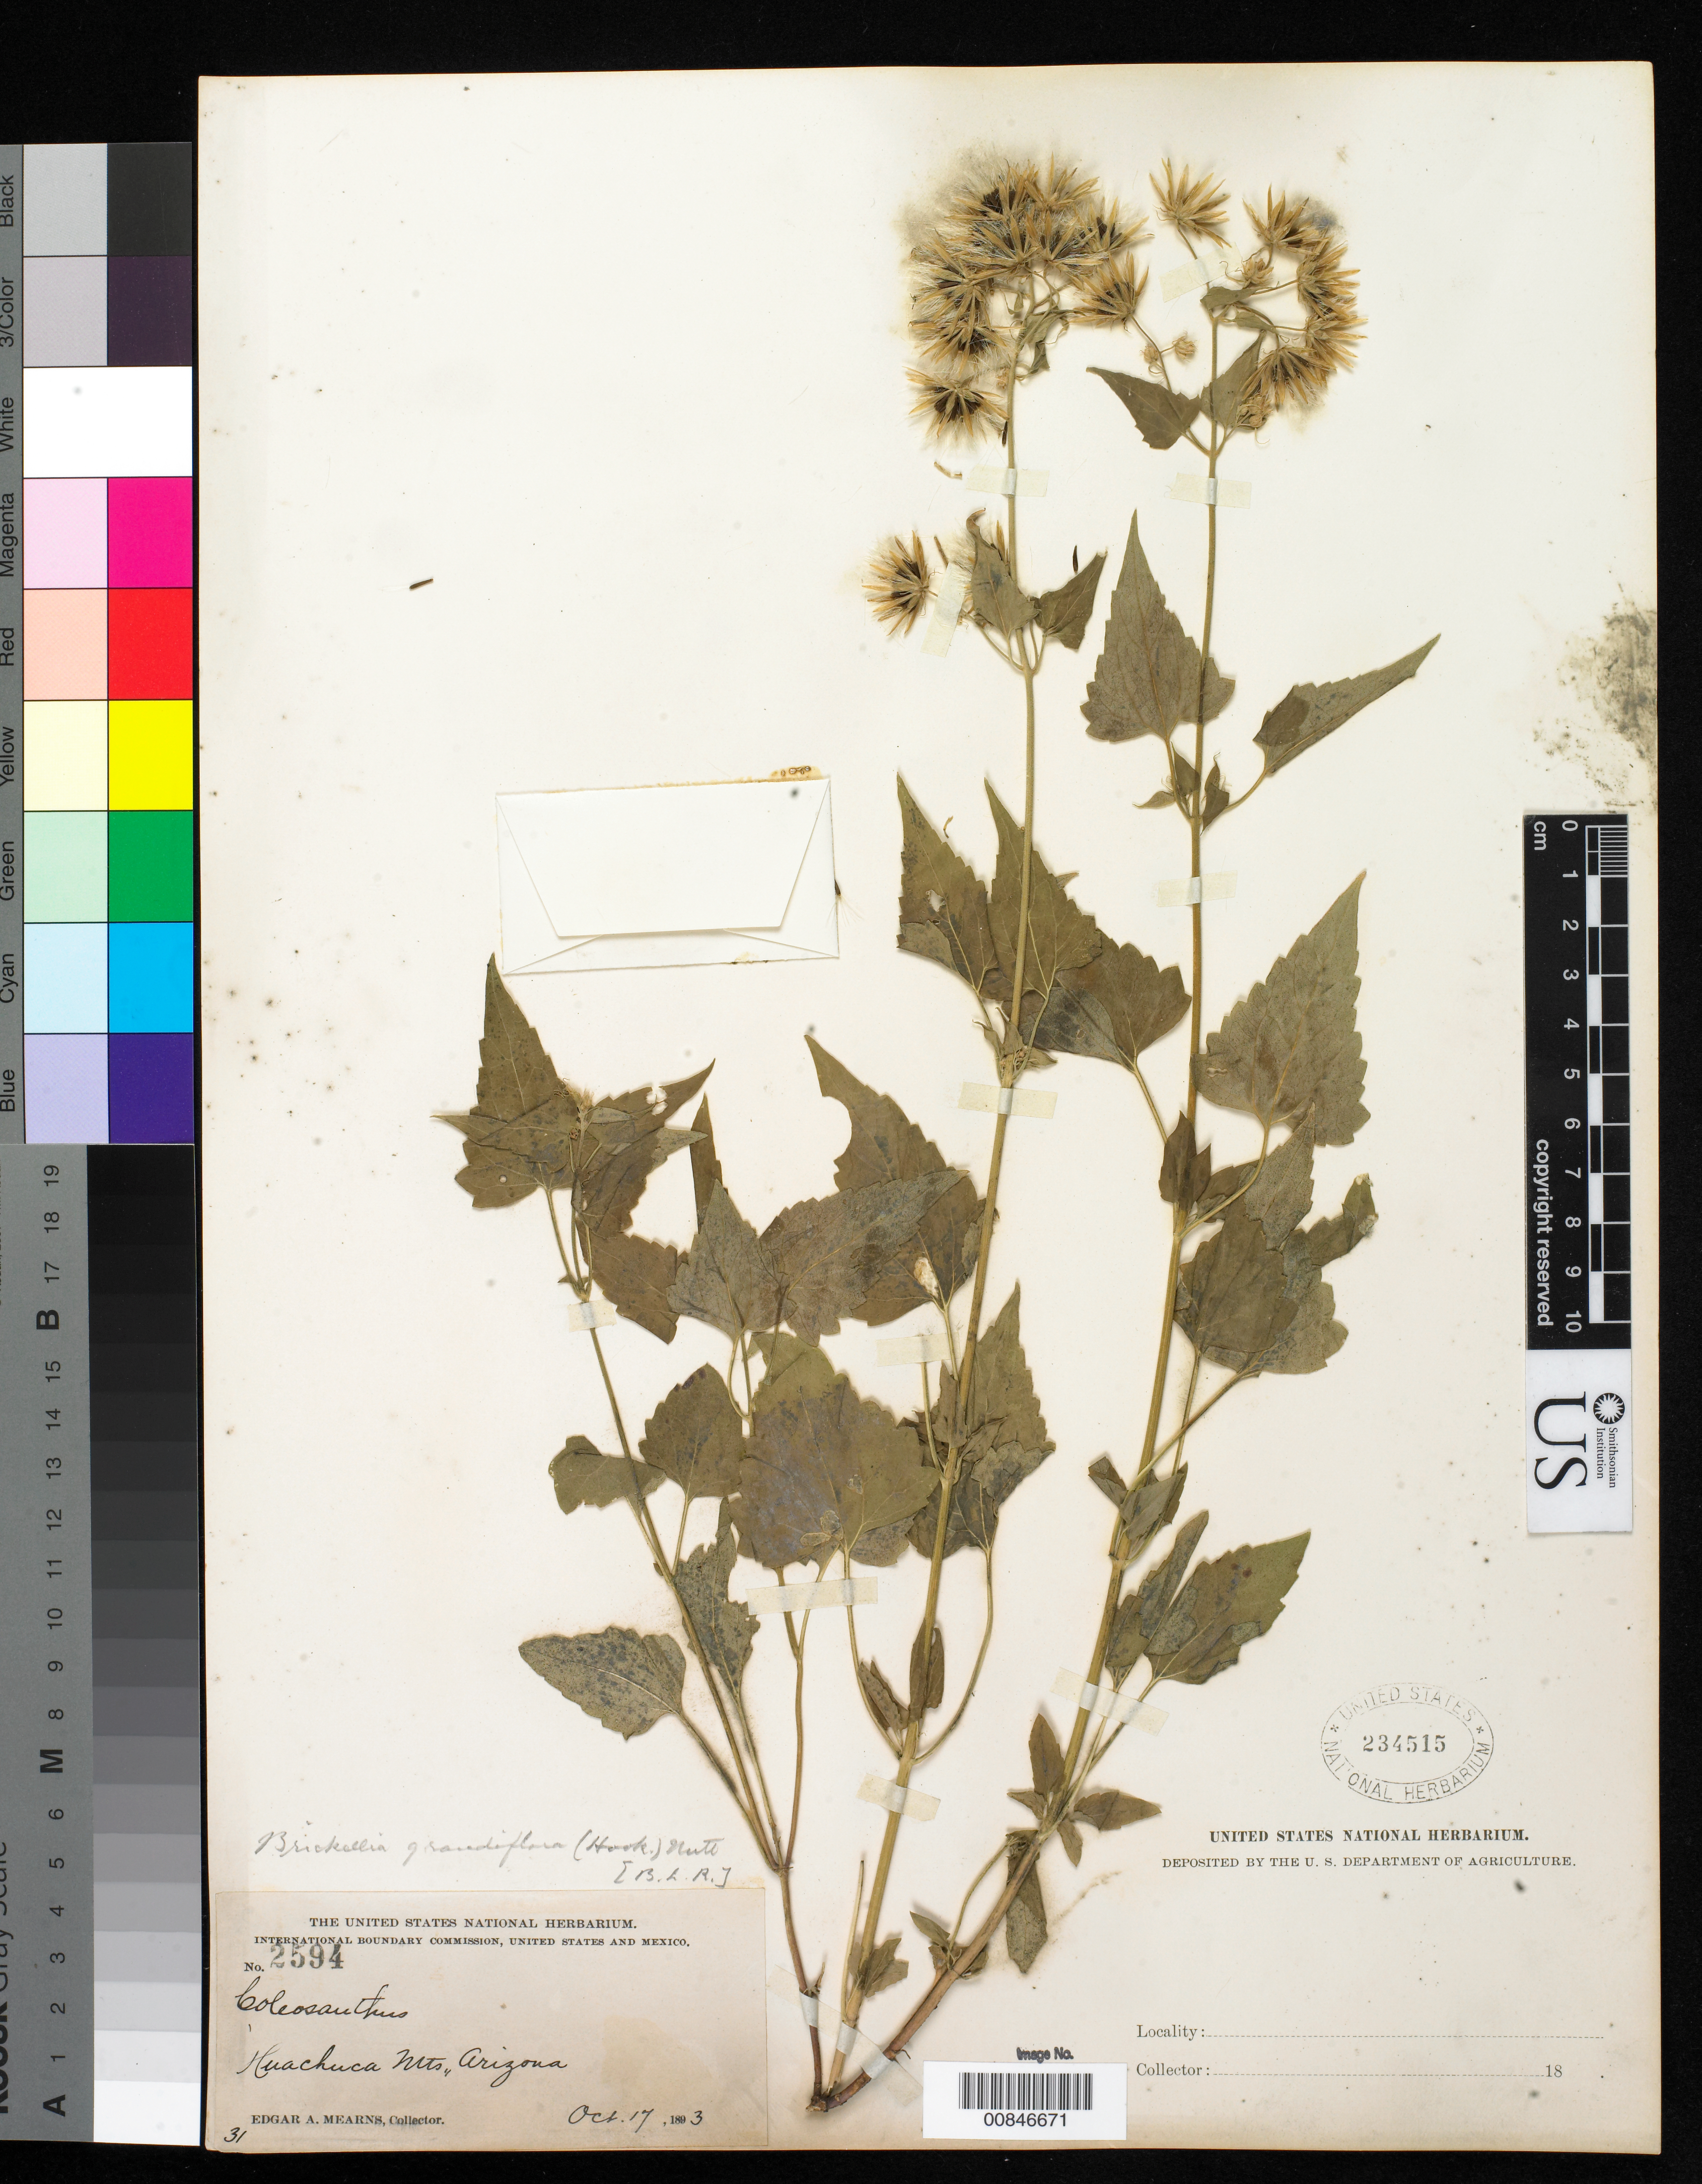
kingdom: Plantae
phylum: Tracheophyta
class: Magnoliopsida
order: Asterales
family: Asteraceae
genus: Brickellia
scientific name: Brickellia grandiflora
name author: (Hook.) Nutt.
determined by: Robinson, B. L.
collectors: E. A. Mearns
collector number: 2594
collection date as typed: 17 Oct 1893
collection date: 1893-10-17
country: United States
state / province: Arizona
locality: Huachuca Mts.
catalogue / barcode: US 234515